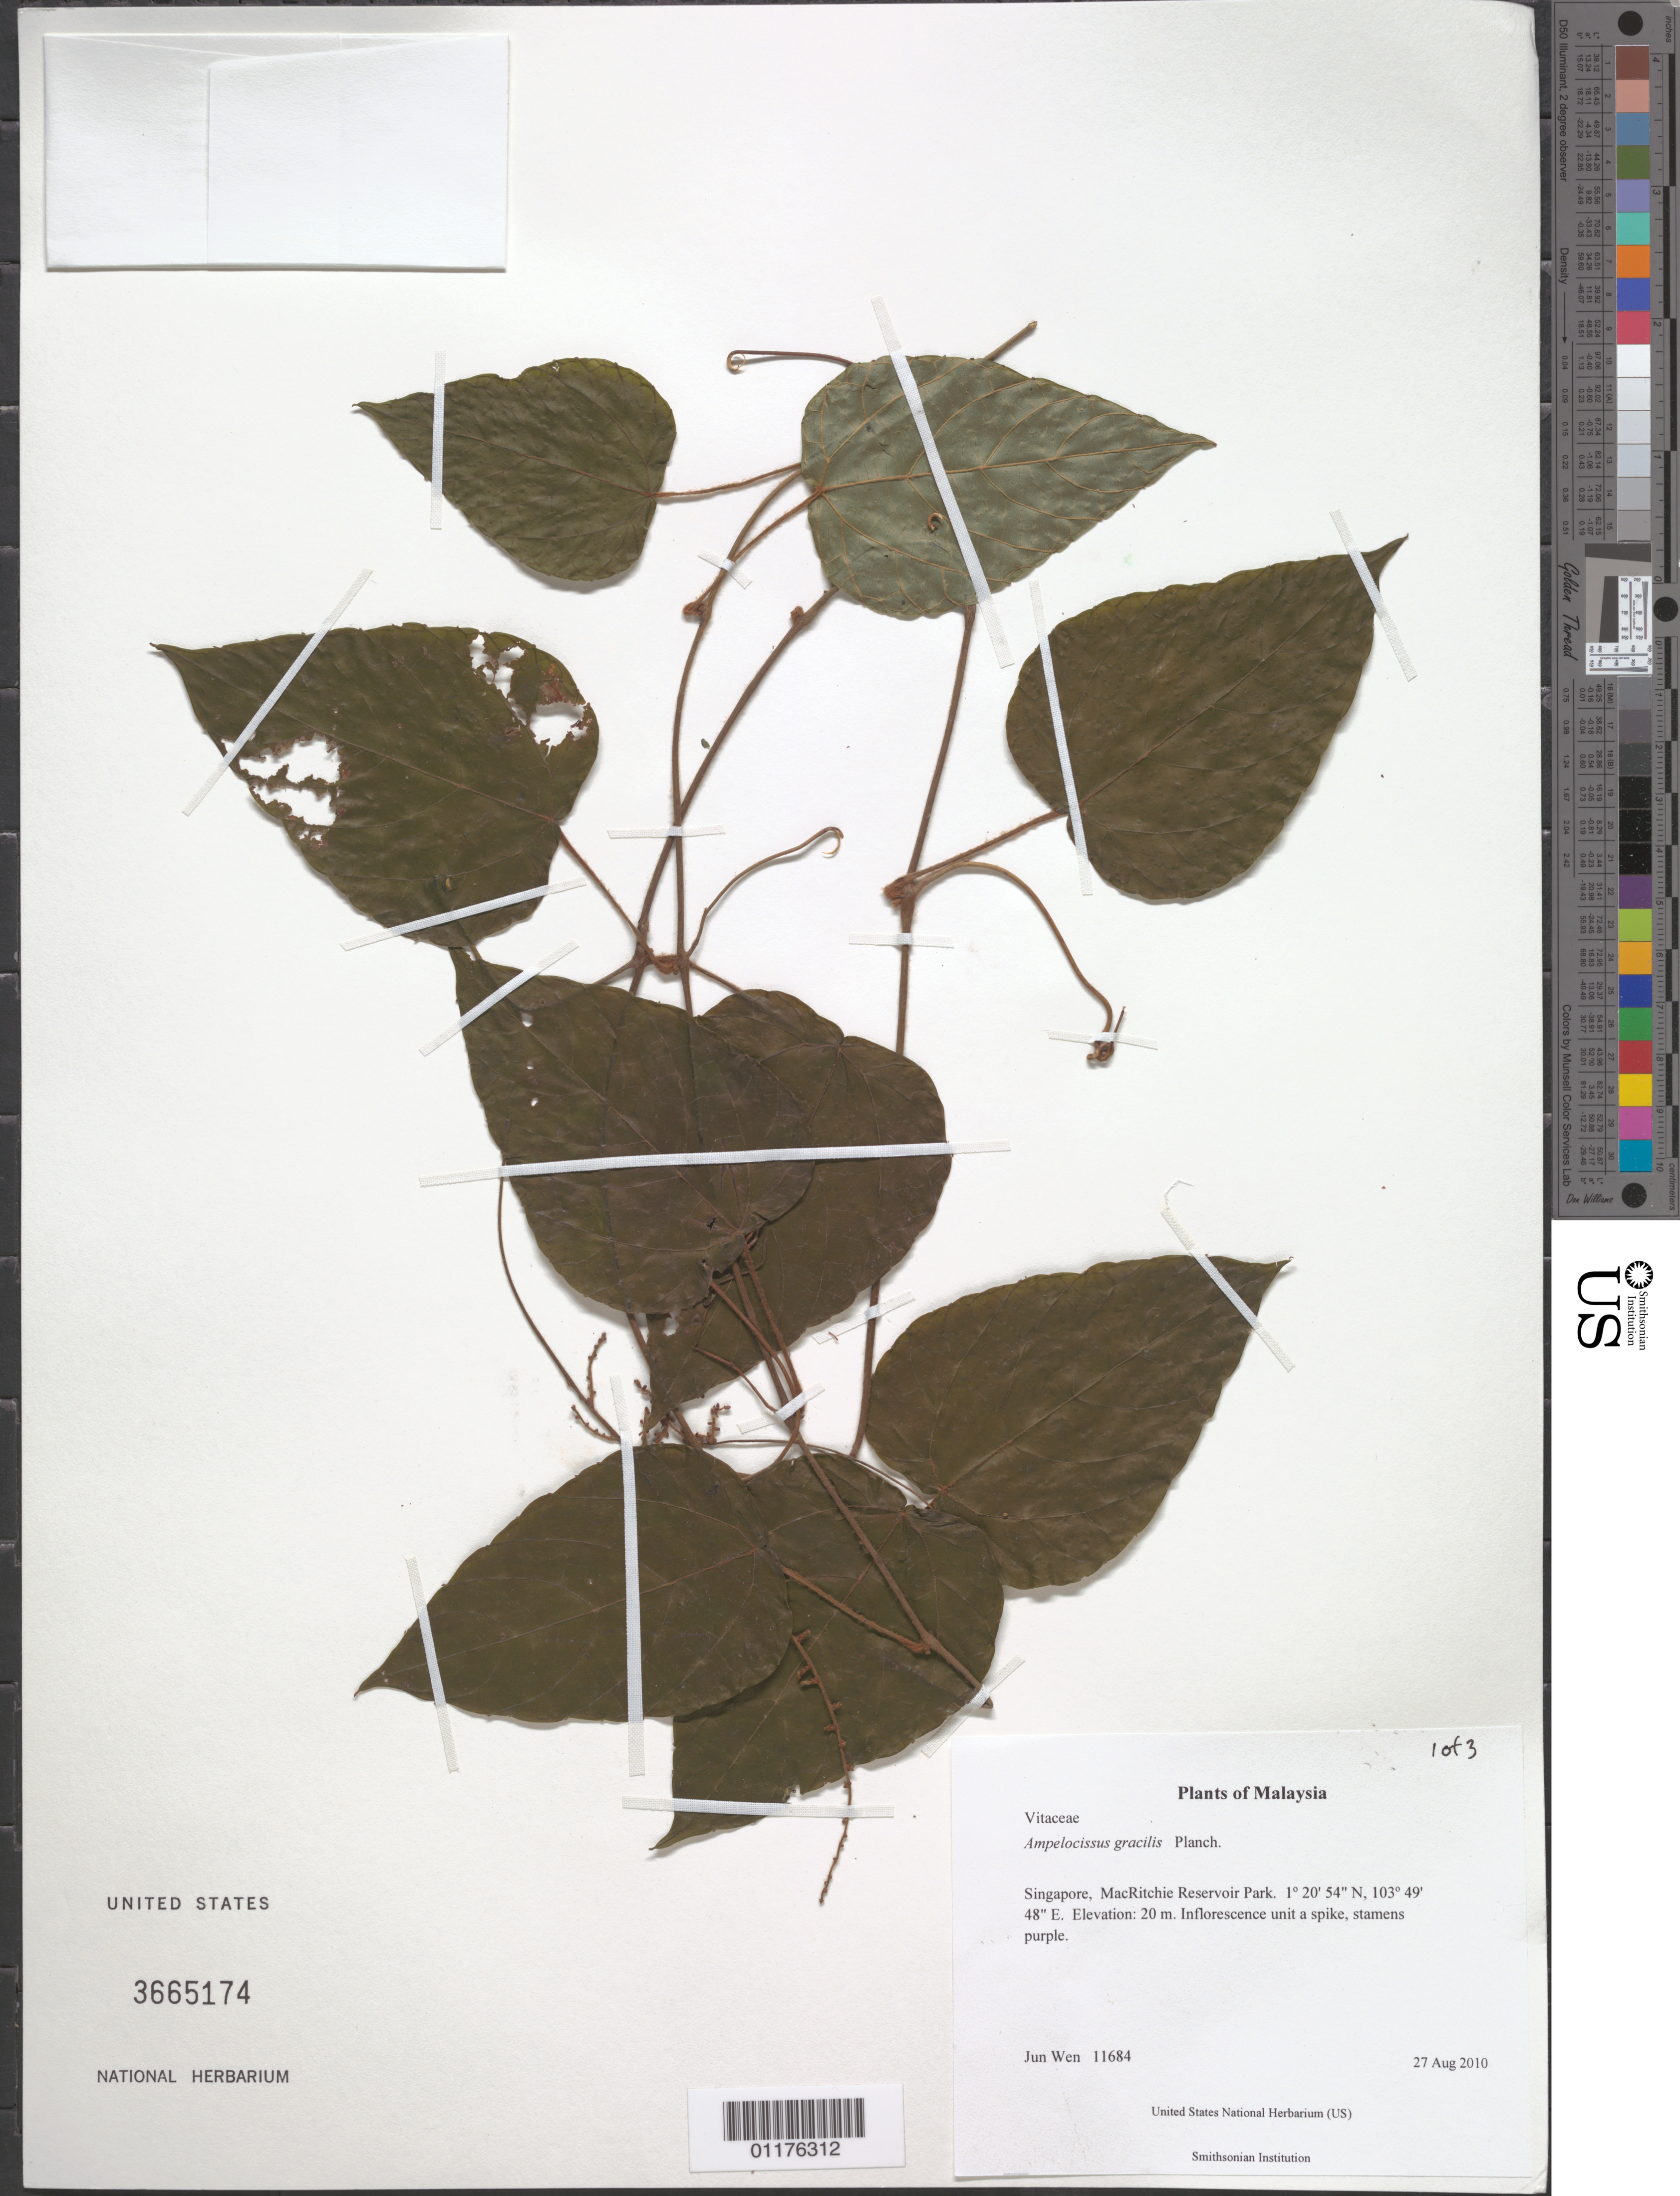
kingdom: Plantae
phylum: Tracheophyta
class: Magnoliopsida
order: Vitales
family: Vitaceae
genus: Ampelocissus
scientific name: Ampelocissus gracilis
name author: Planch.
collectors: J. Wen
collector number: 11684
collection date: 2010-08-27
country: Singapore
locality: MacRitchie Reservoir Park.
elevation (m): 20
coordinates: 01 20.909 N, 103 49.800 E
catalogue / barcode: US 3665174